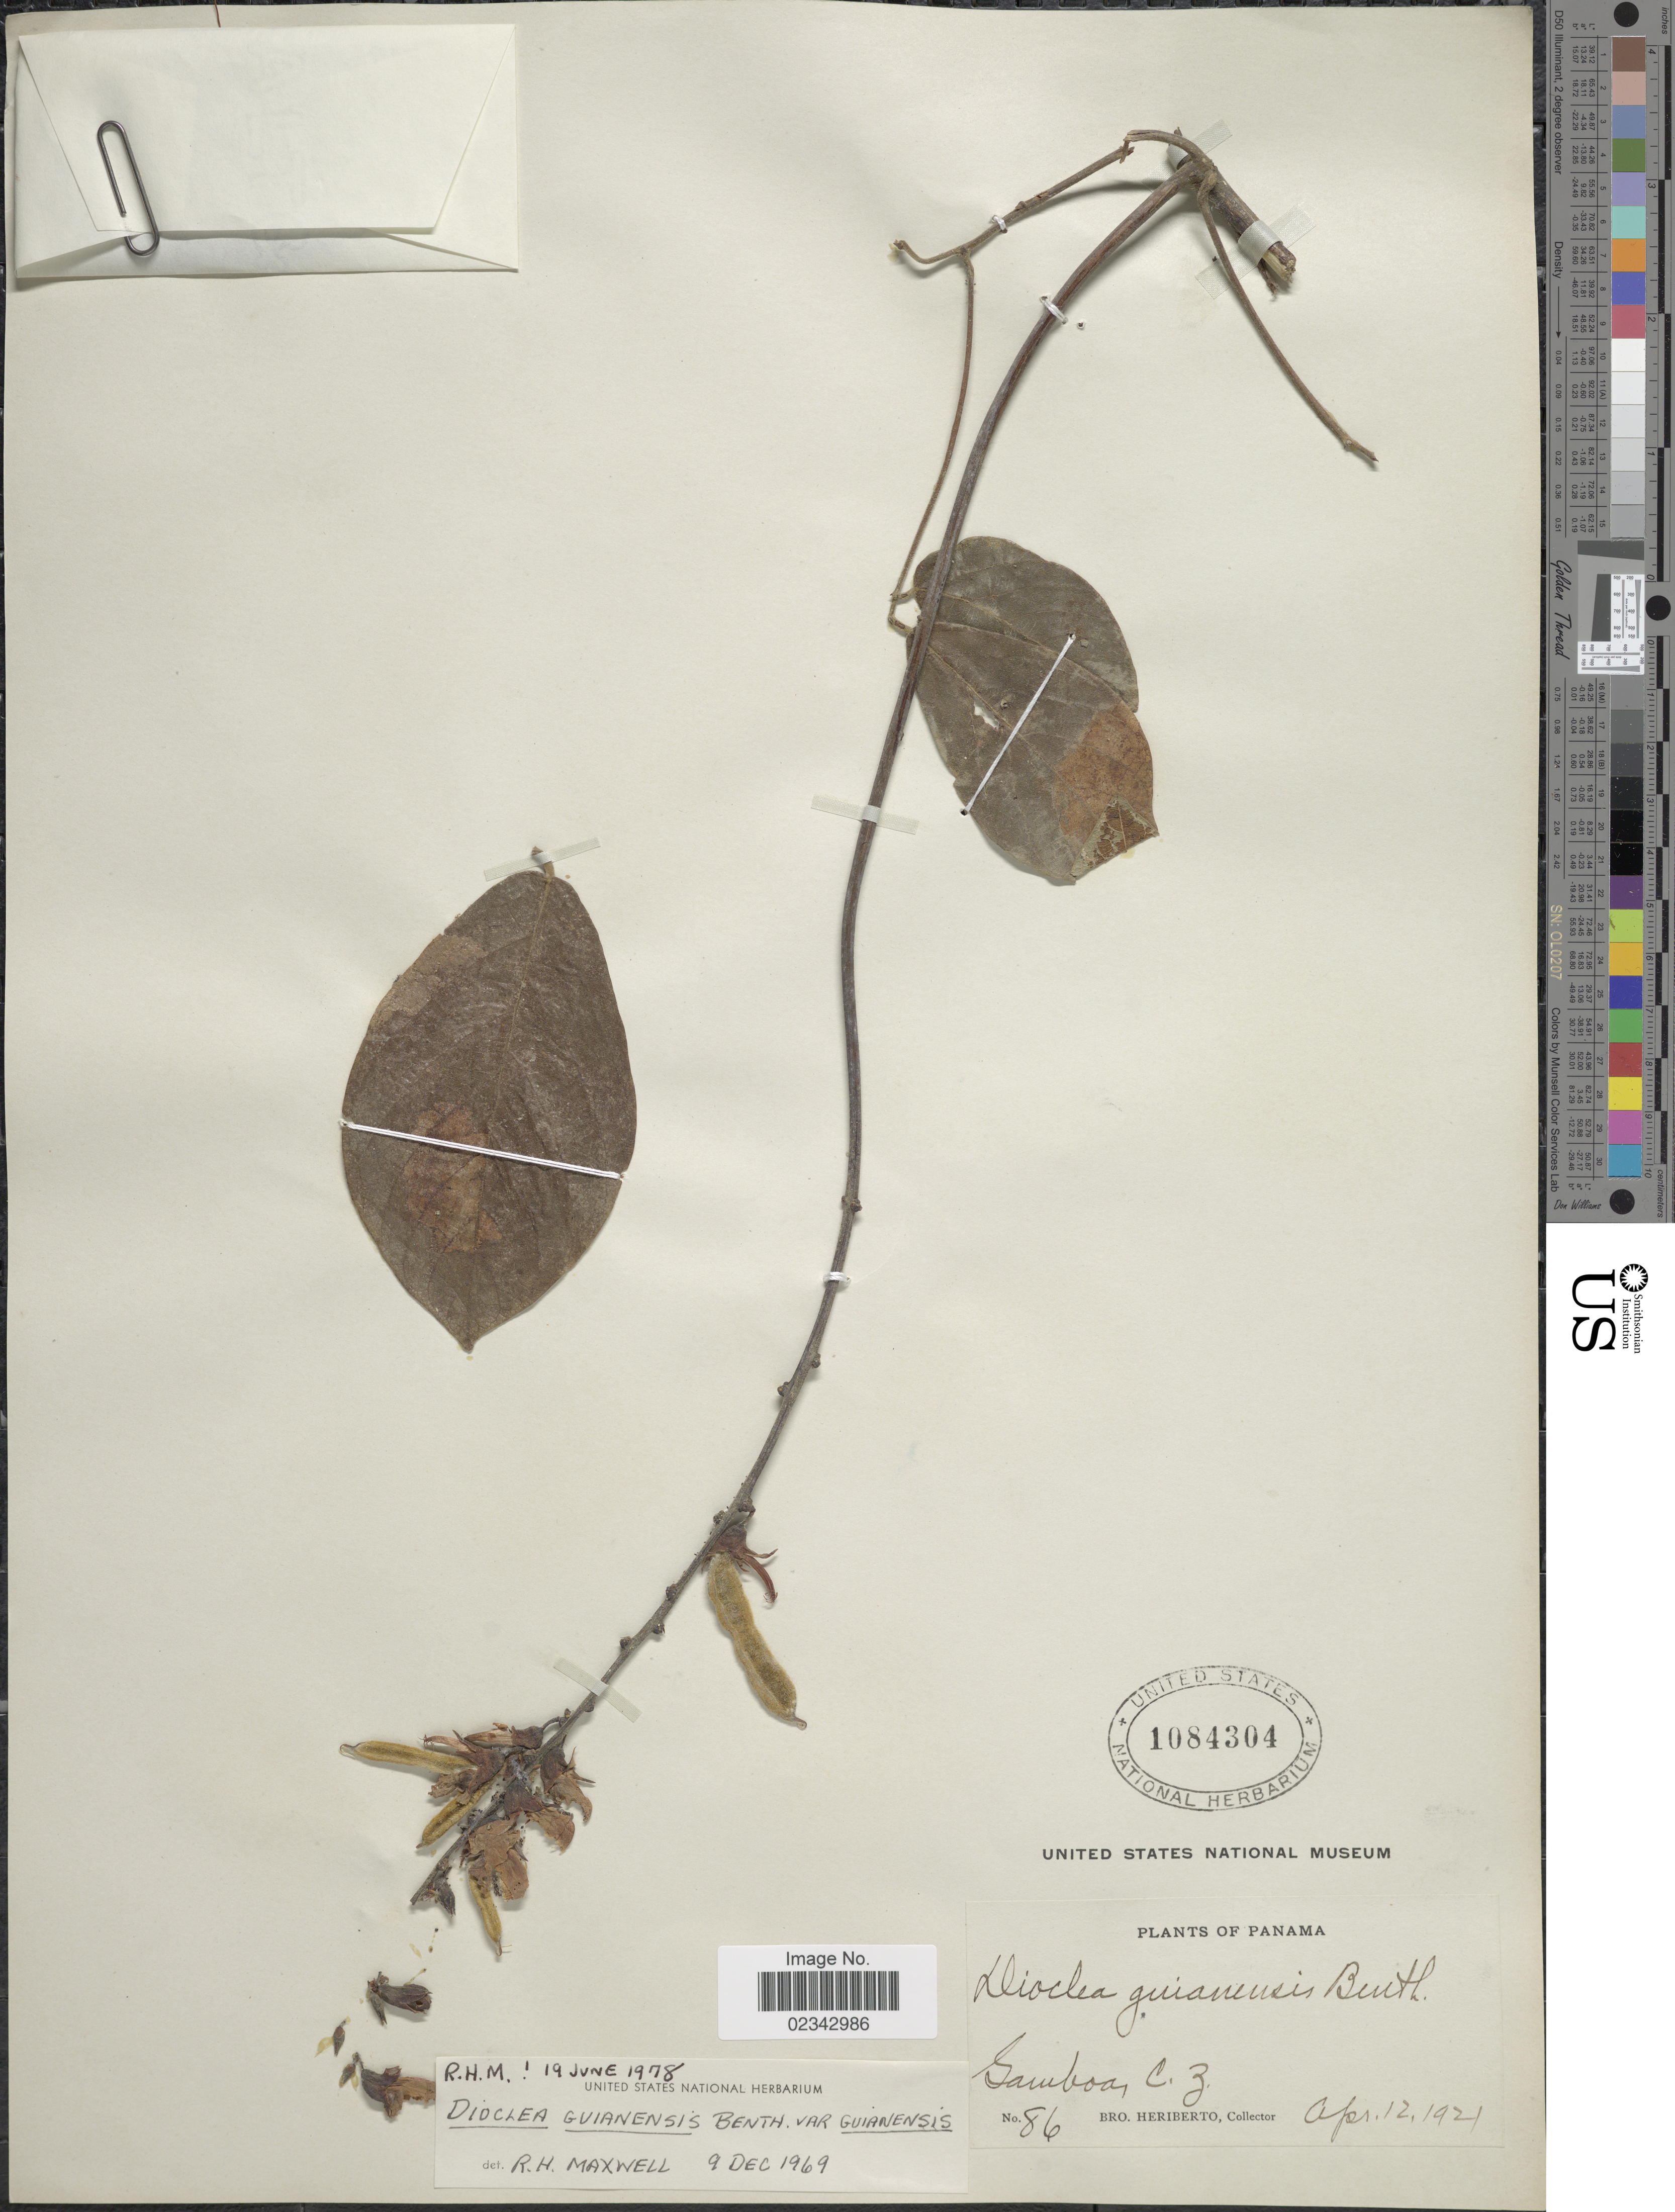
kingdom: Plantae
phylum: Tracheophyta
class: Magnoliopsida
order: Fabales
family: Fabaceae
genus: Dioclea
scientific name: Dioclea guianensis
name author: Benth.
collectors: B. Heriberto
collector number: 86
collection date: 1921-04-12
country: Panama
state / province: Colón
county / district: Canal Zone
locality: Gamboa, C. Z.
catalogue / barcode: US 1084304